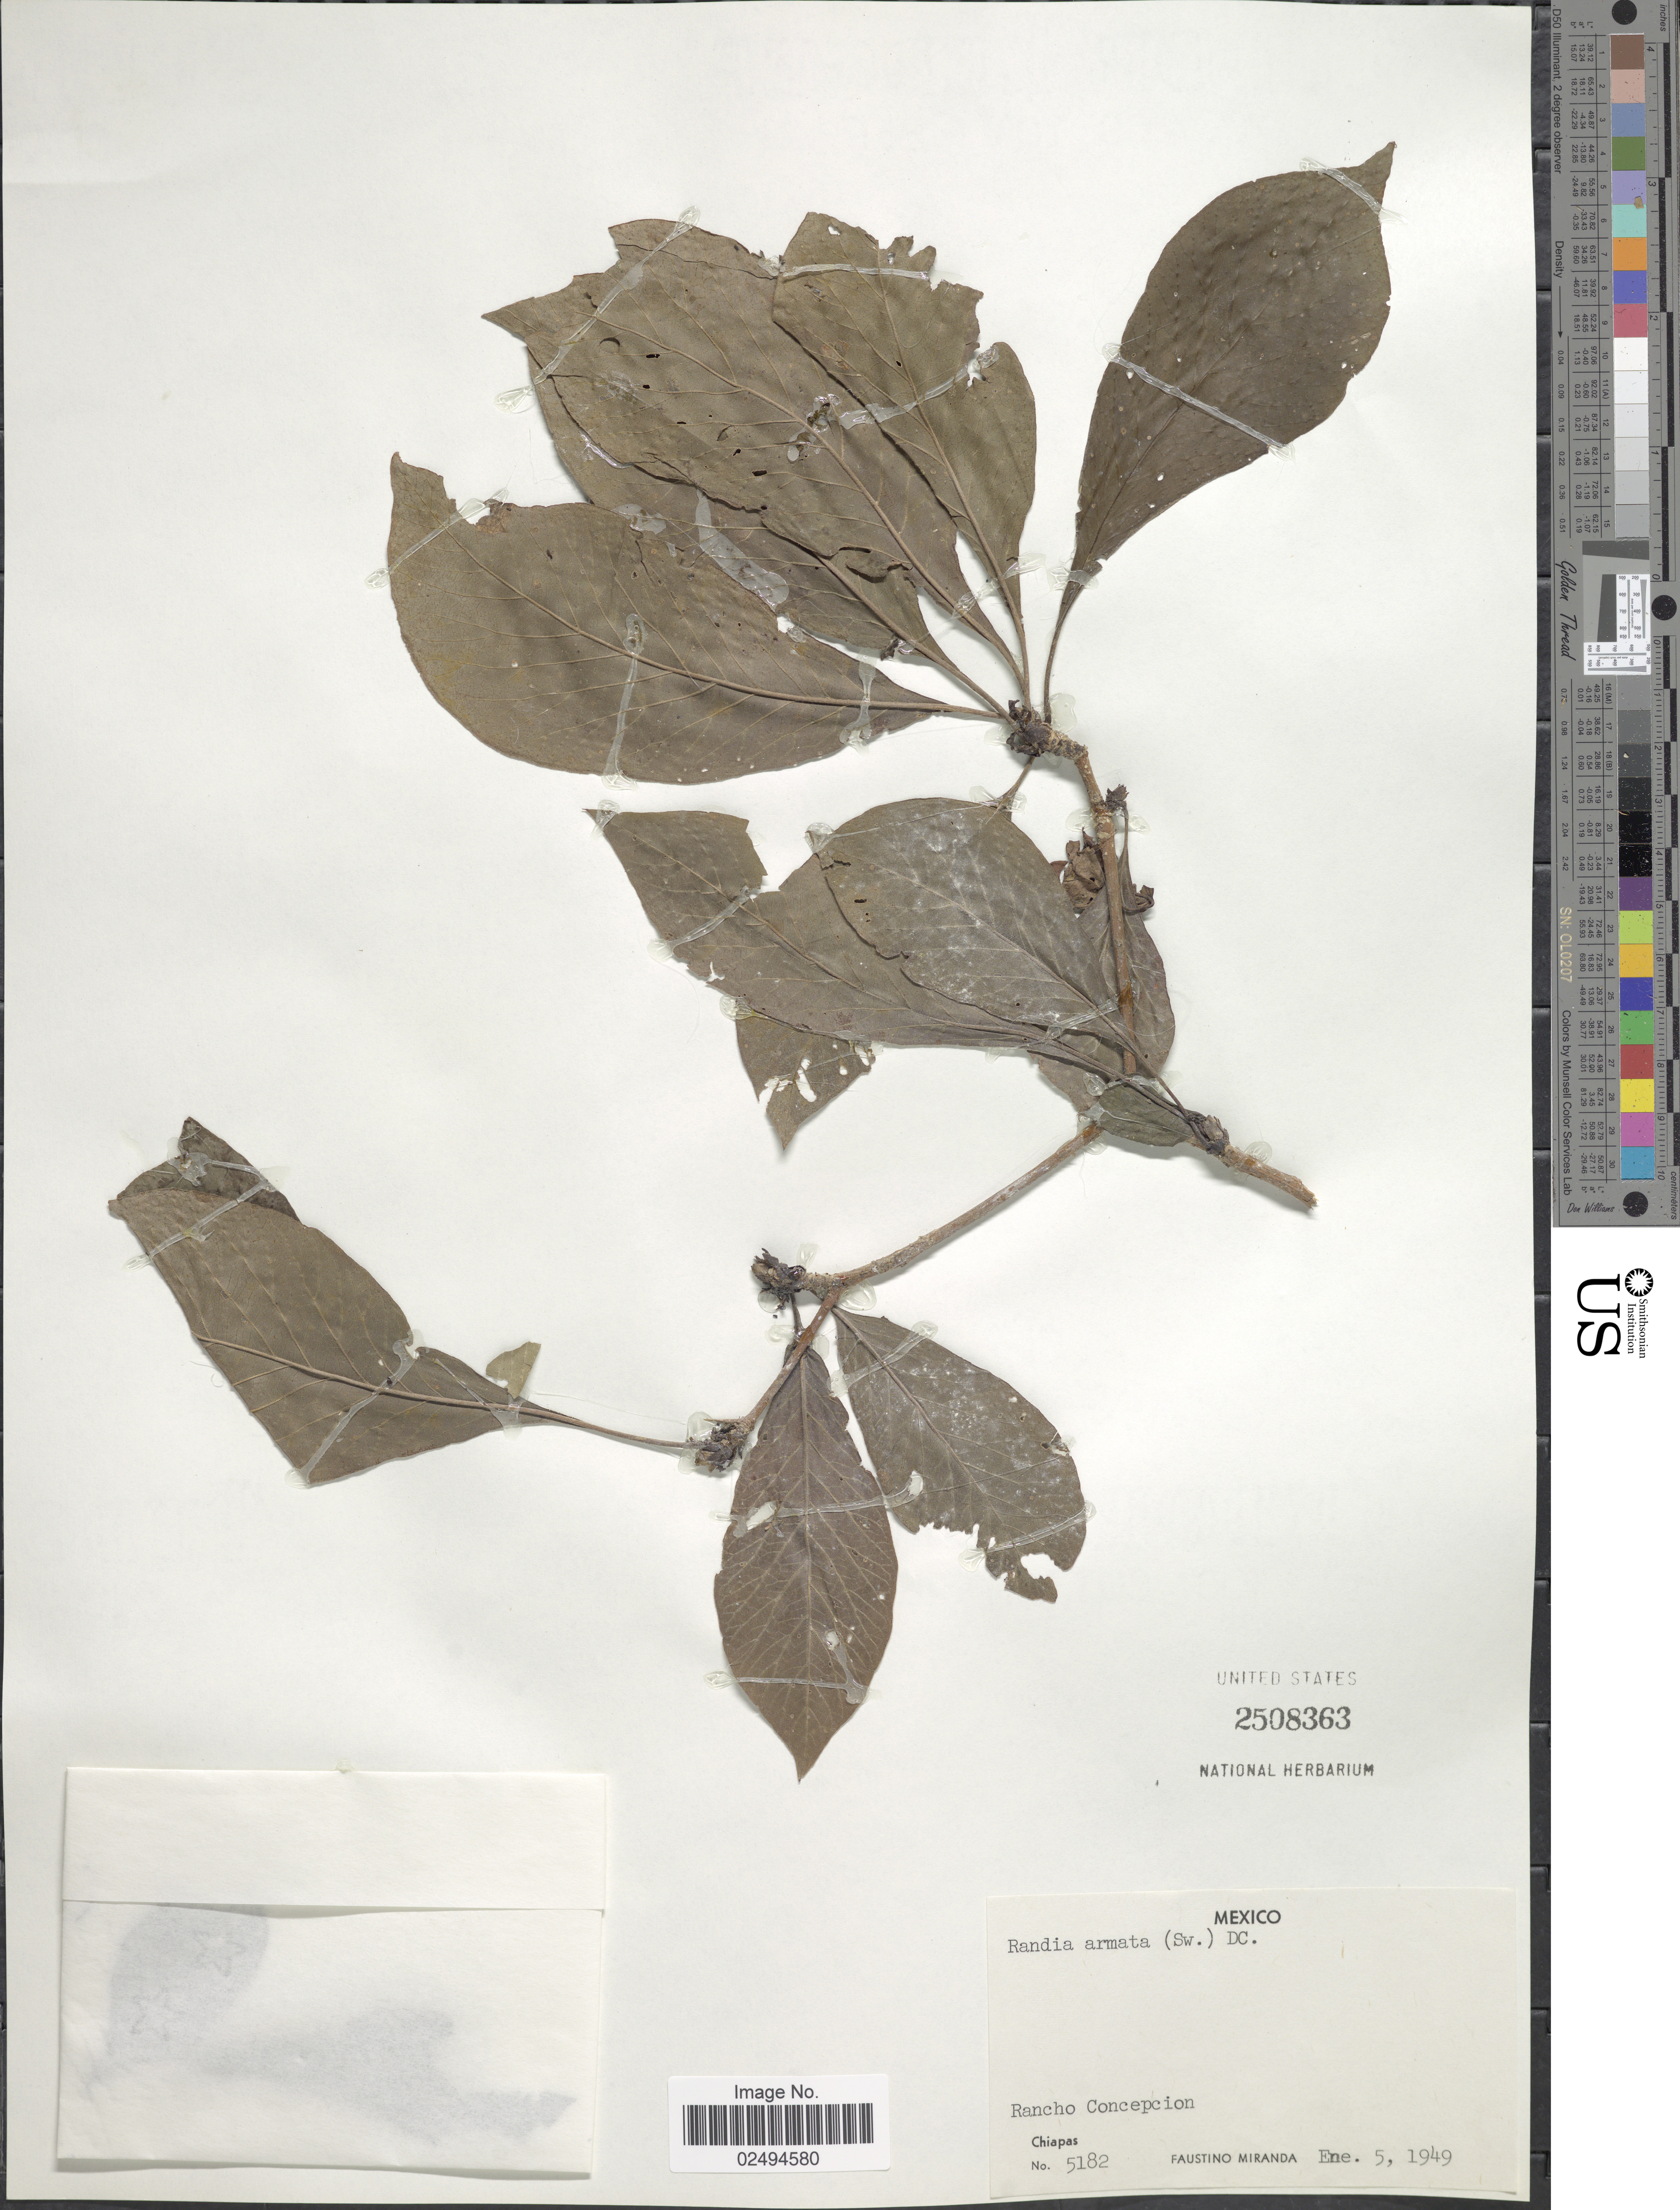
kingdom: Plantae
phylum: Tracheophyta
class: Magnoliopsida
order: Gentianales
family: Rubiaceae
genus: Randia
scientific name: Randia armata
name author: (Sw.) DC.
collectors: F. Miranda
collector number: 5182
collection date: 1949-01-05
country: Mexico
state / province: Chiapas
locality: Rancho Concepcion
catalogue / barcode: US 2508363